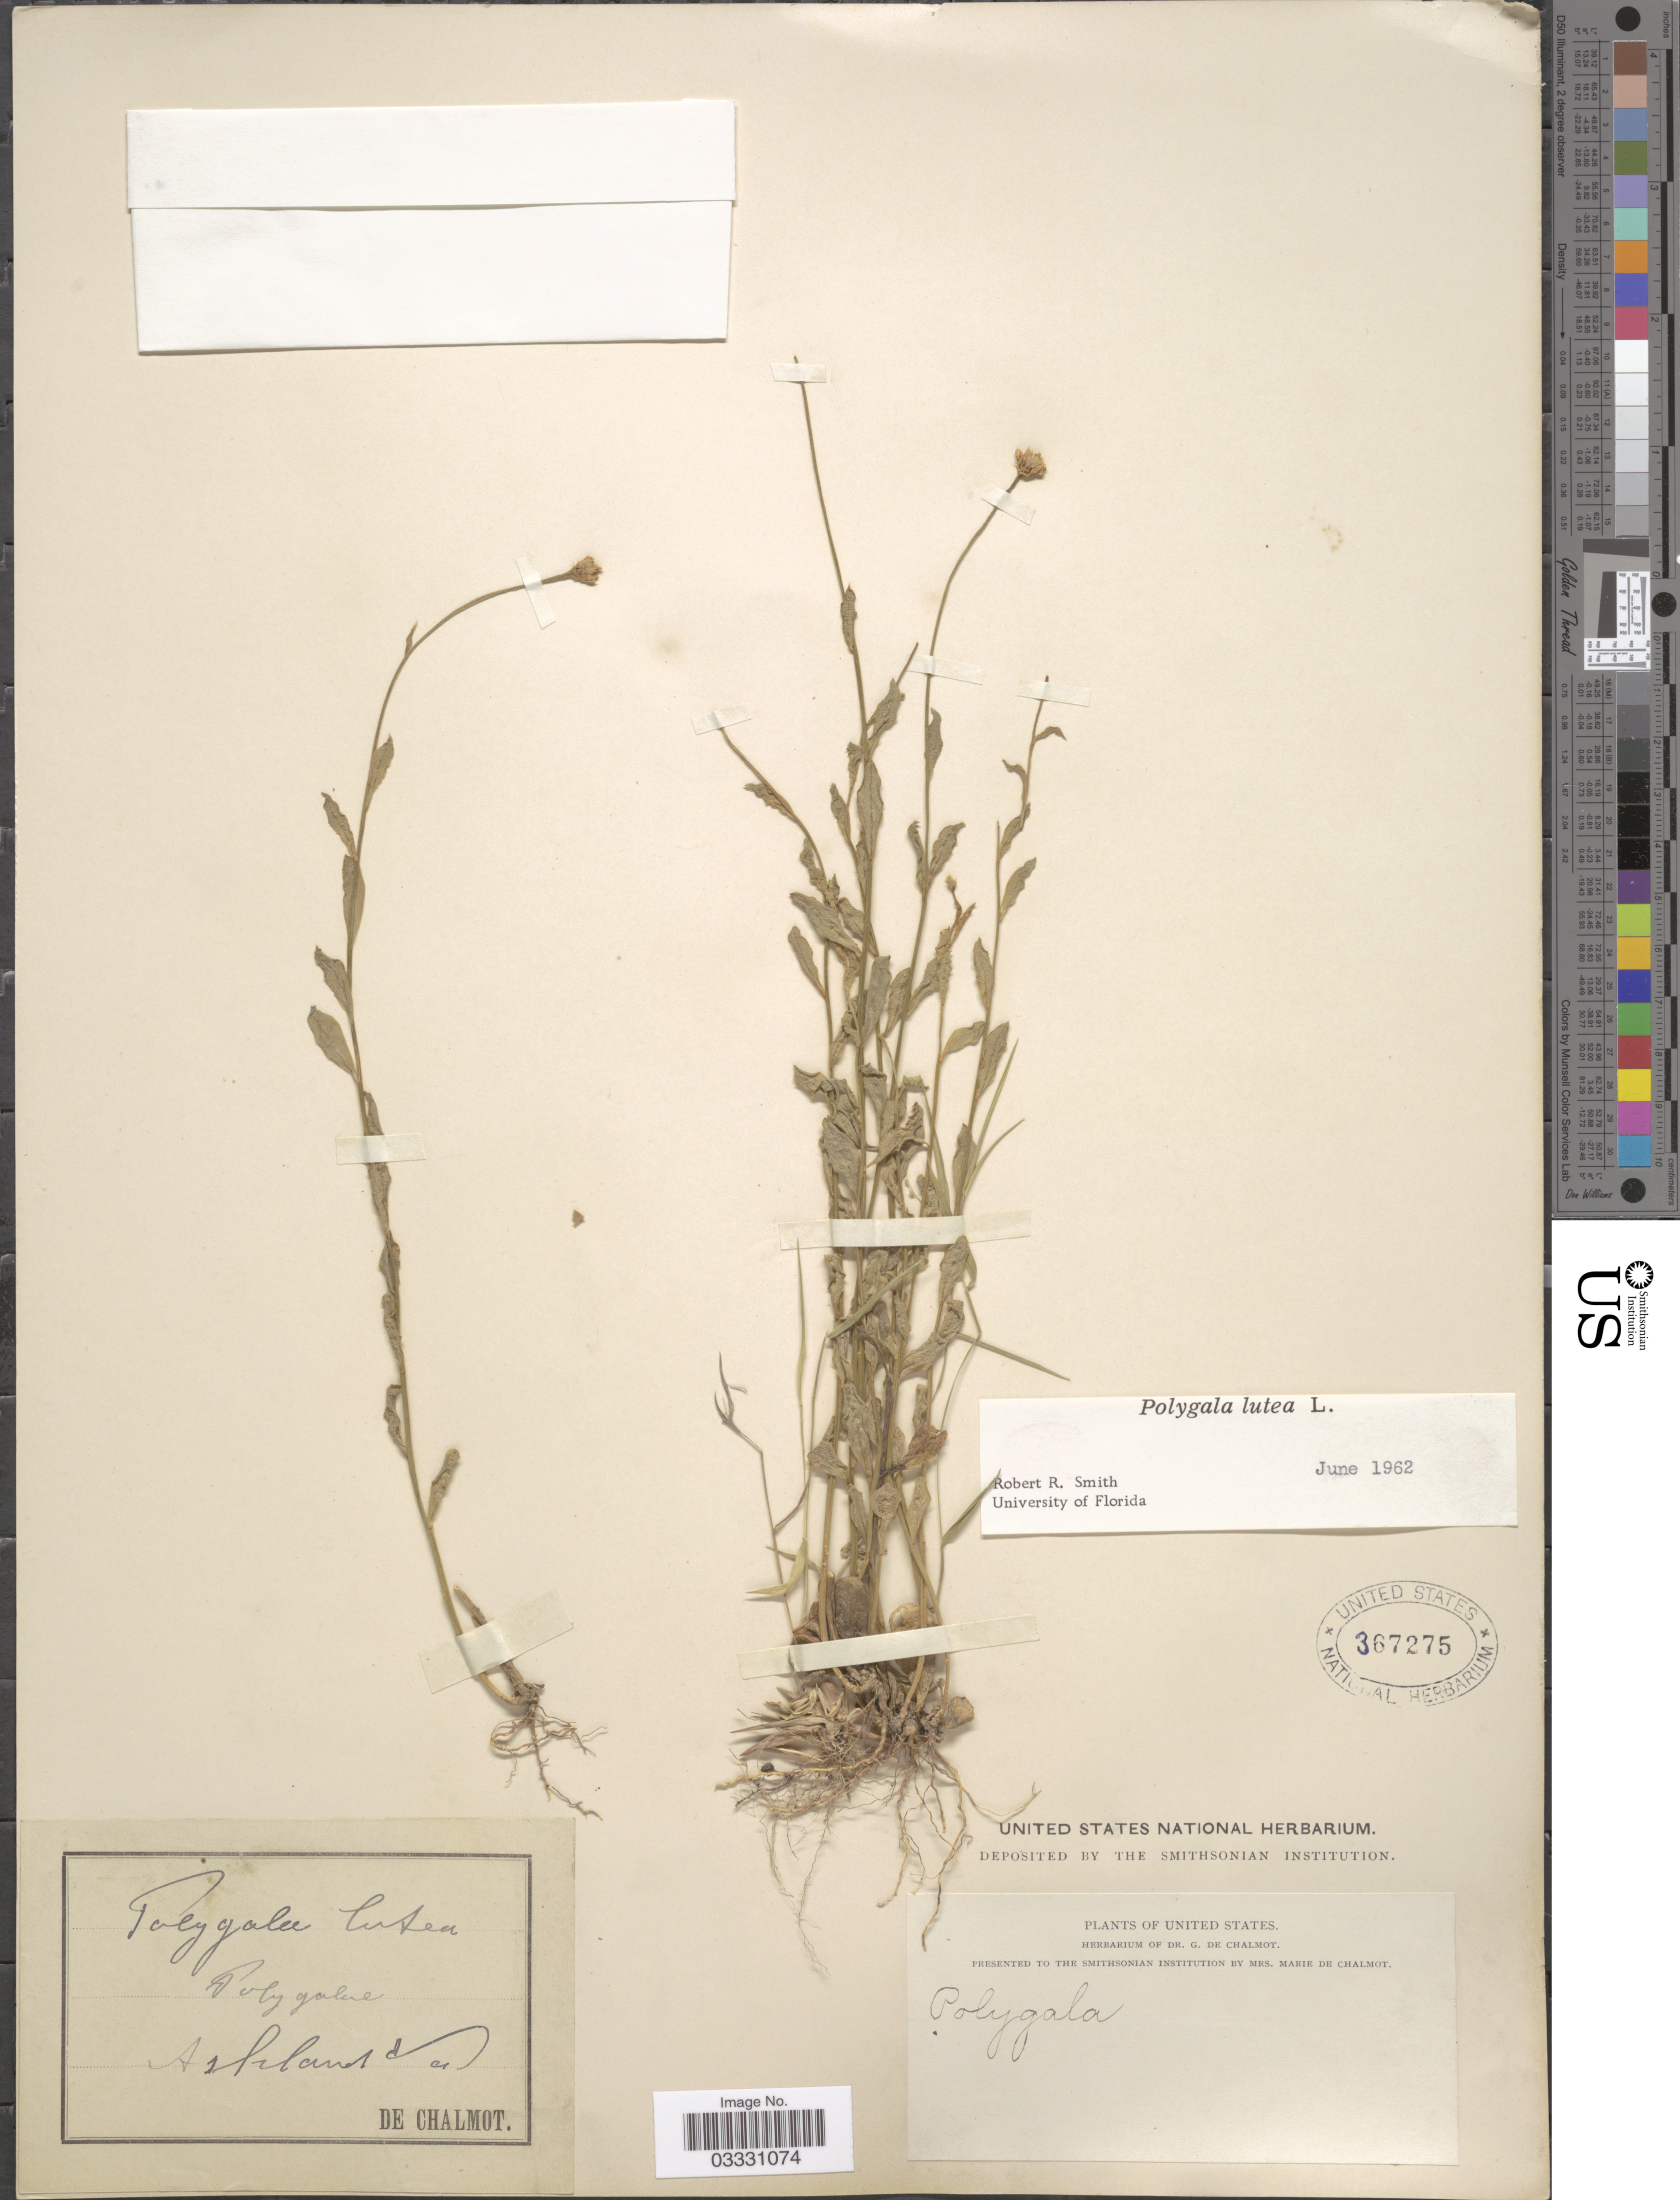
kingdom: Plantae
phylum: Tracheophyta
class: Magnoliopsida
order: Fabales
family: Polygalaceae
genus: Polygala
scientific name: Polygala lutea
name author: L.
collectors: G. de Chalmot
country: United States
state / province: Virginia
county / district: Hanover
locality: Ashland.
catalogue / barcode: US 367275